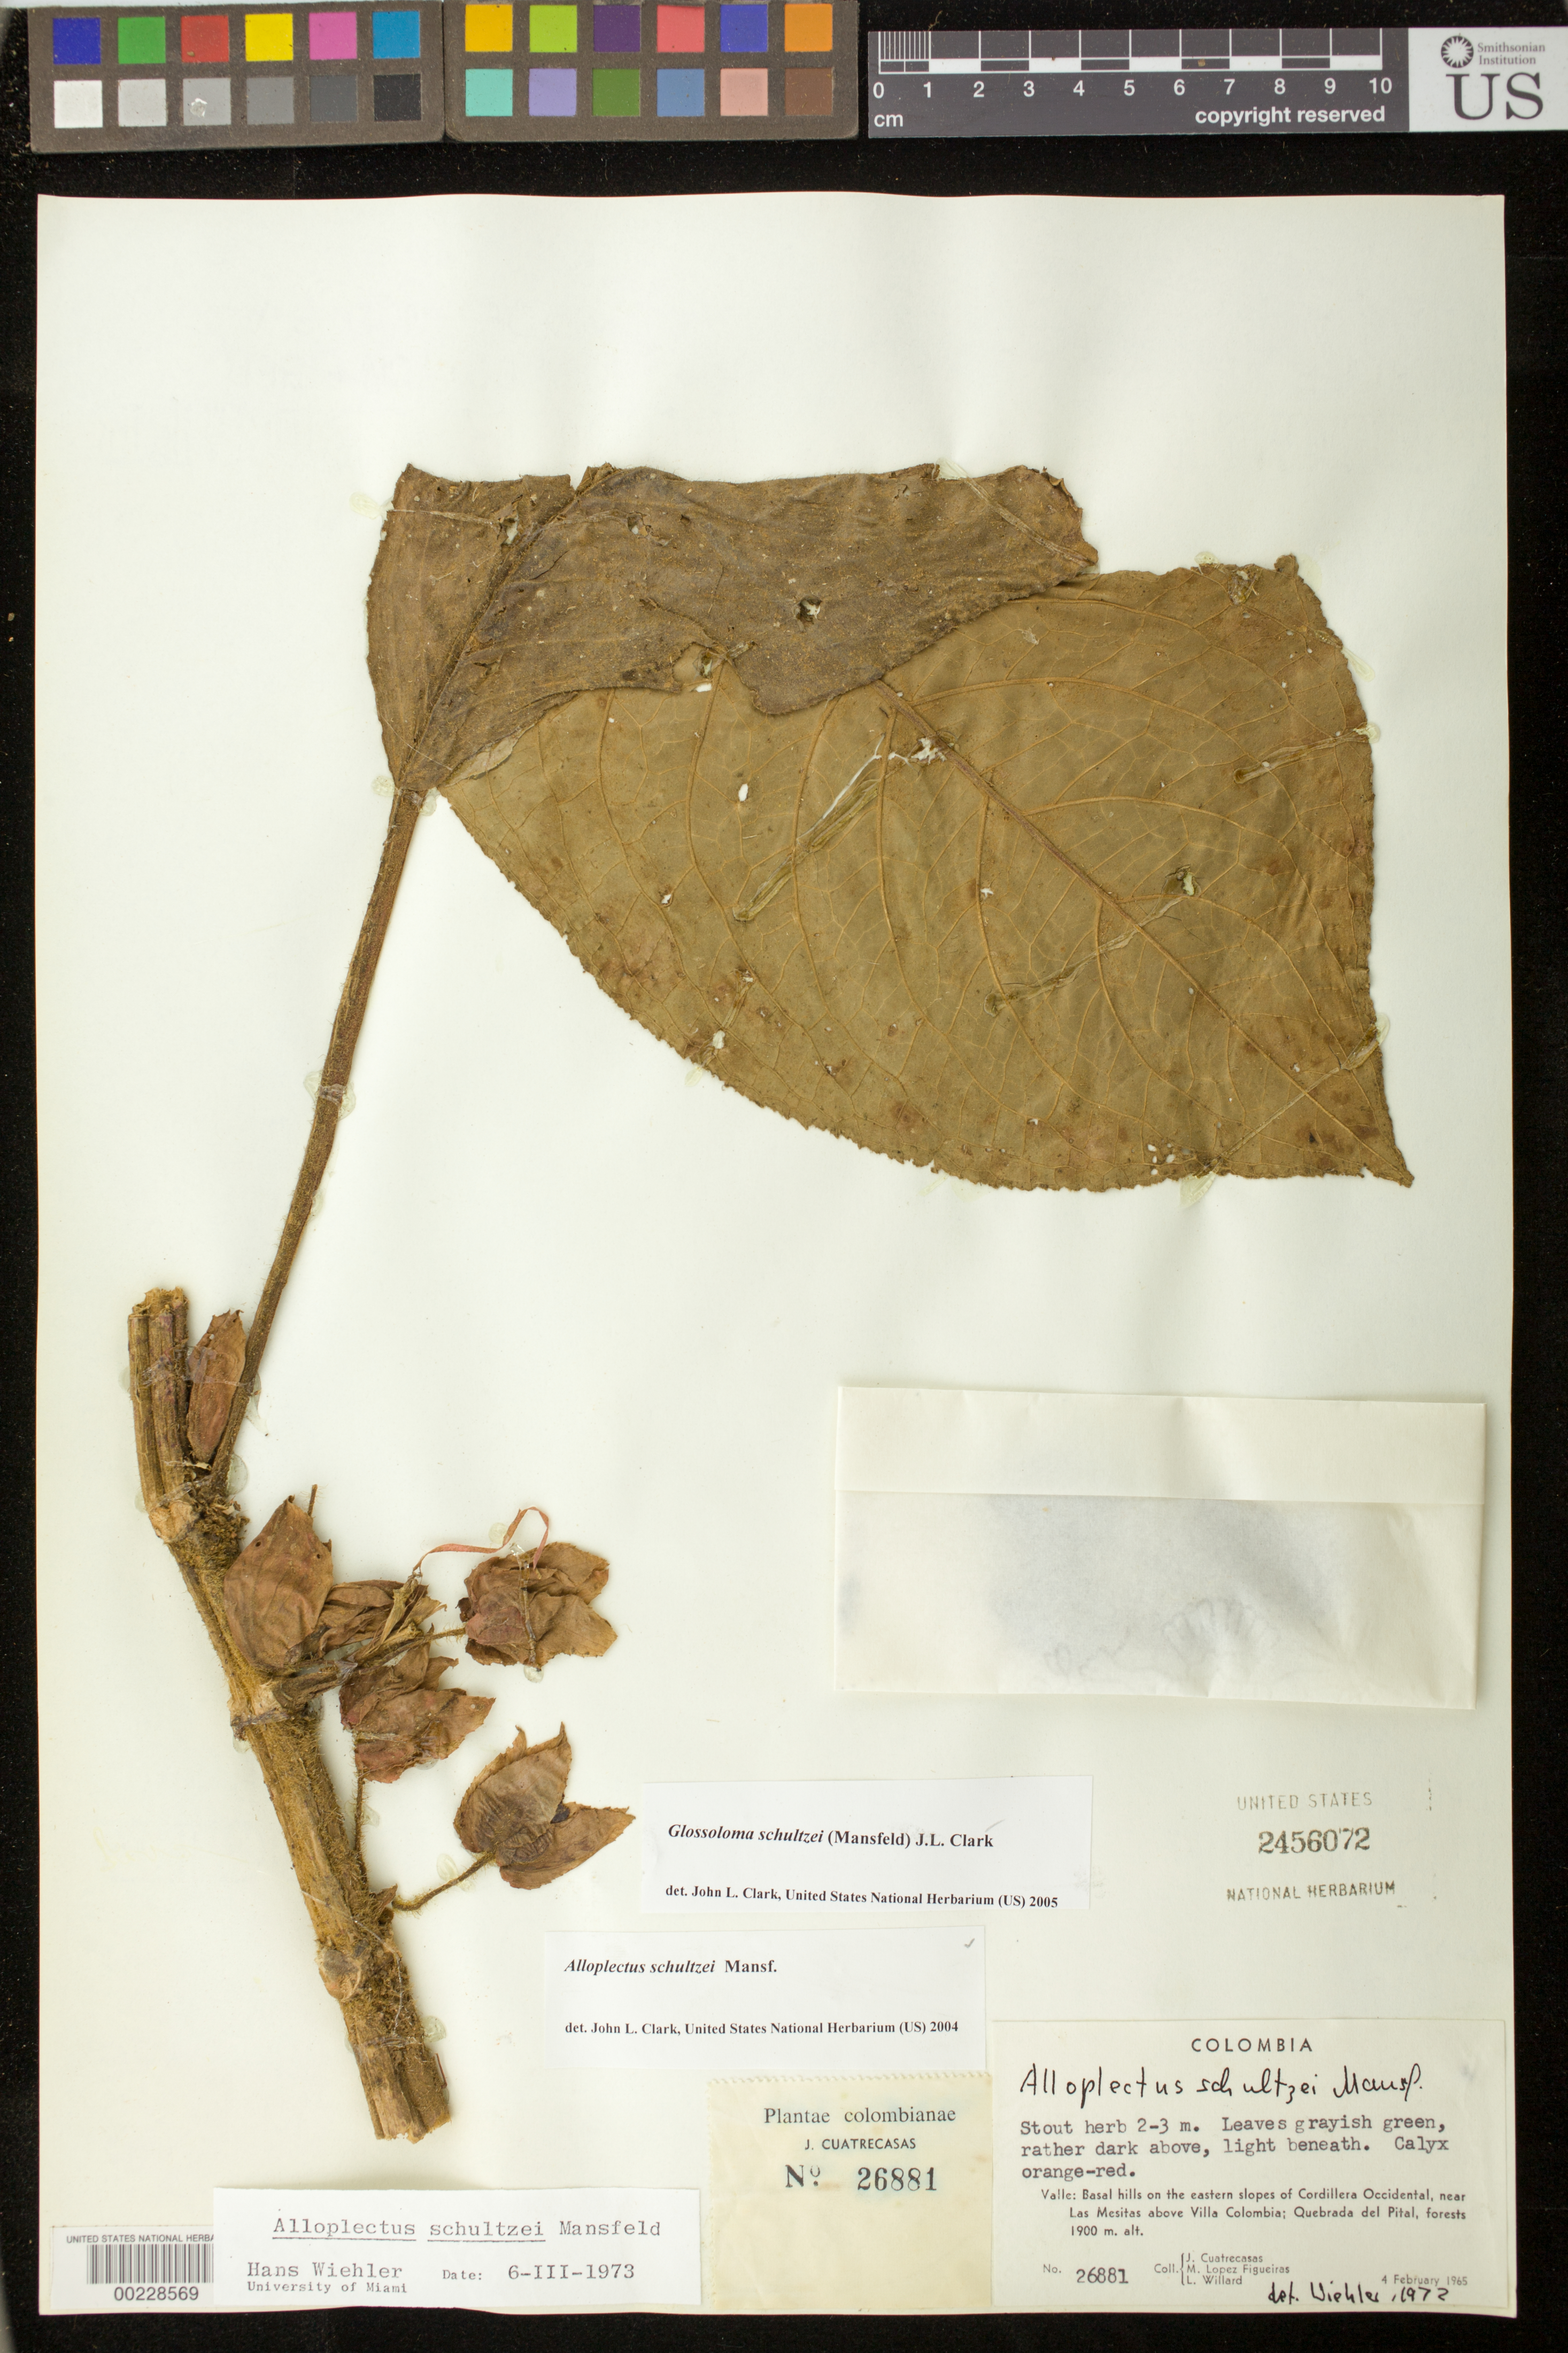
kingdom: Plantae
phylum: Tracheophyta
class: Magnoliopsida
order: Lamiales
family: Gesneriaceae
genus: Glossoloma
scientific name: Glossoloma schultzei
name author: (Mansf.) J.L. Clark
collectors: J. Cuatrecasas, M. López Figueiras & L. Willard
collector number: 26881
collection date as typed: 04 Feb 1965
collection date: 1965-02-04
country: Colombia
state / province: Valle del Cauca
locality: Basal hills on the eastern slopes of Cordillera Occidental, near Las Mesitas above Villa Colombia, quebrada del Pital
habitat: Forests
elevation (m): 1900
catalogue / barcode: US 2456072